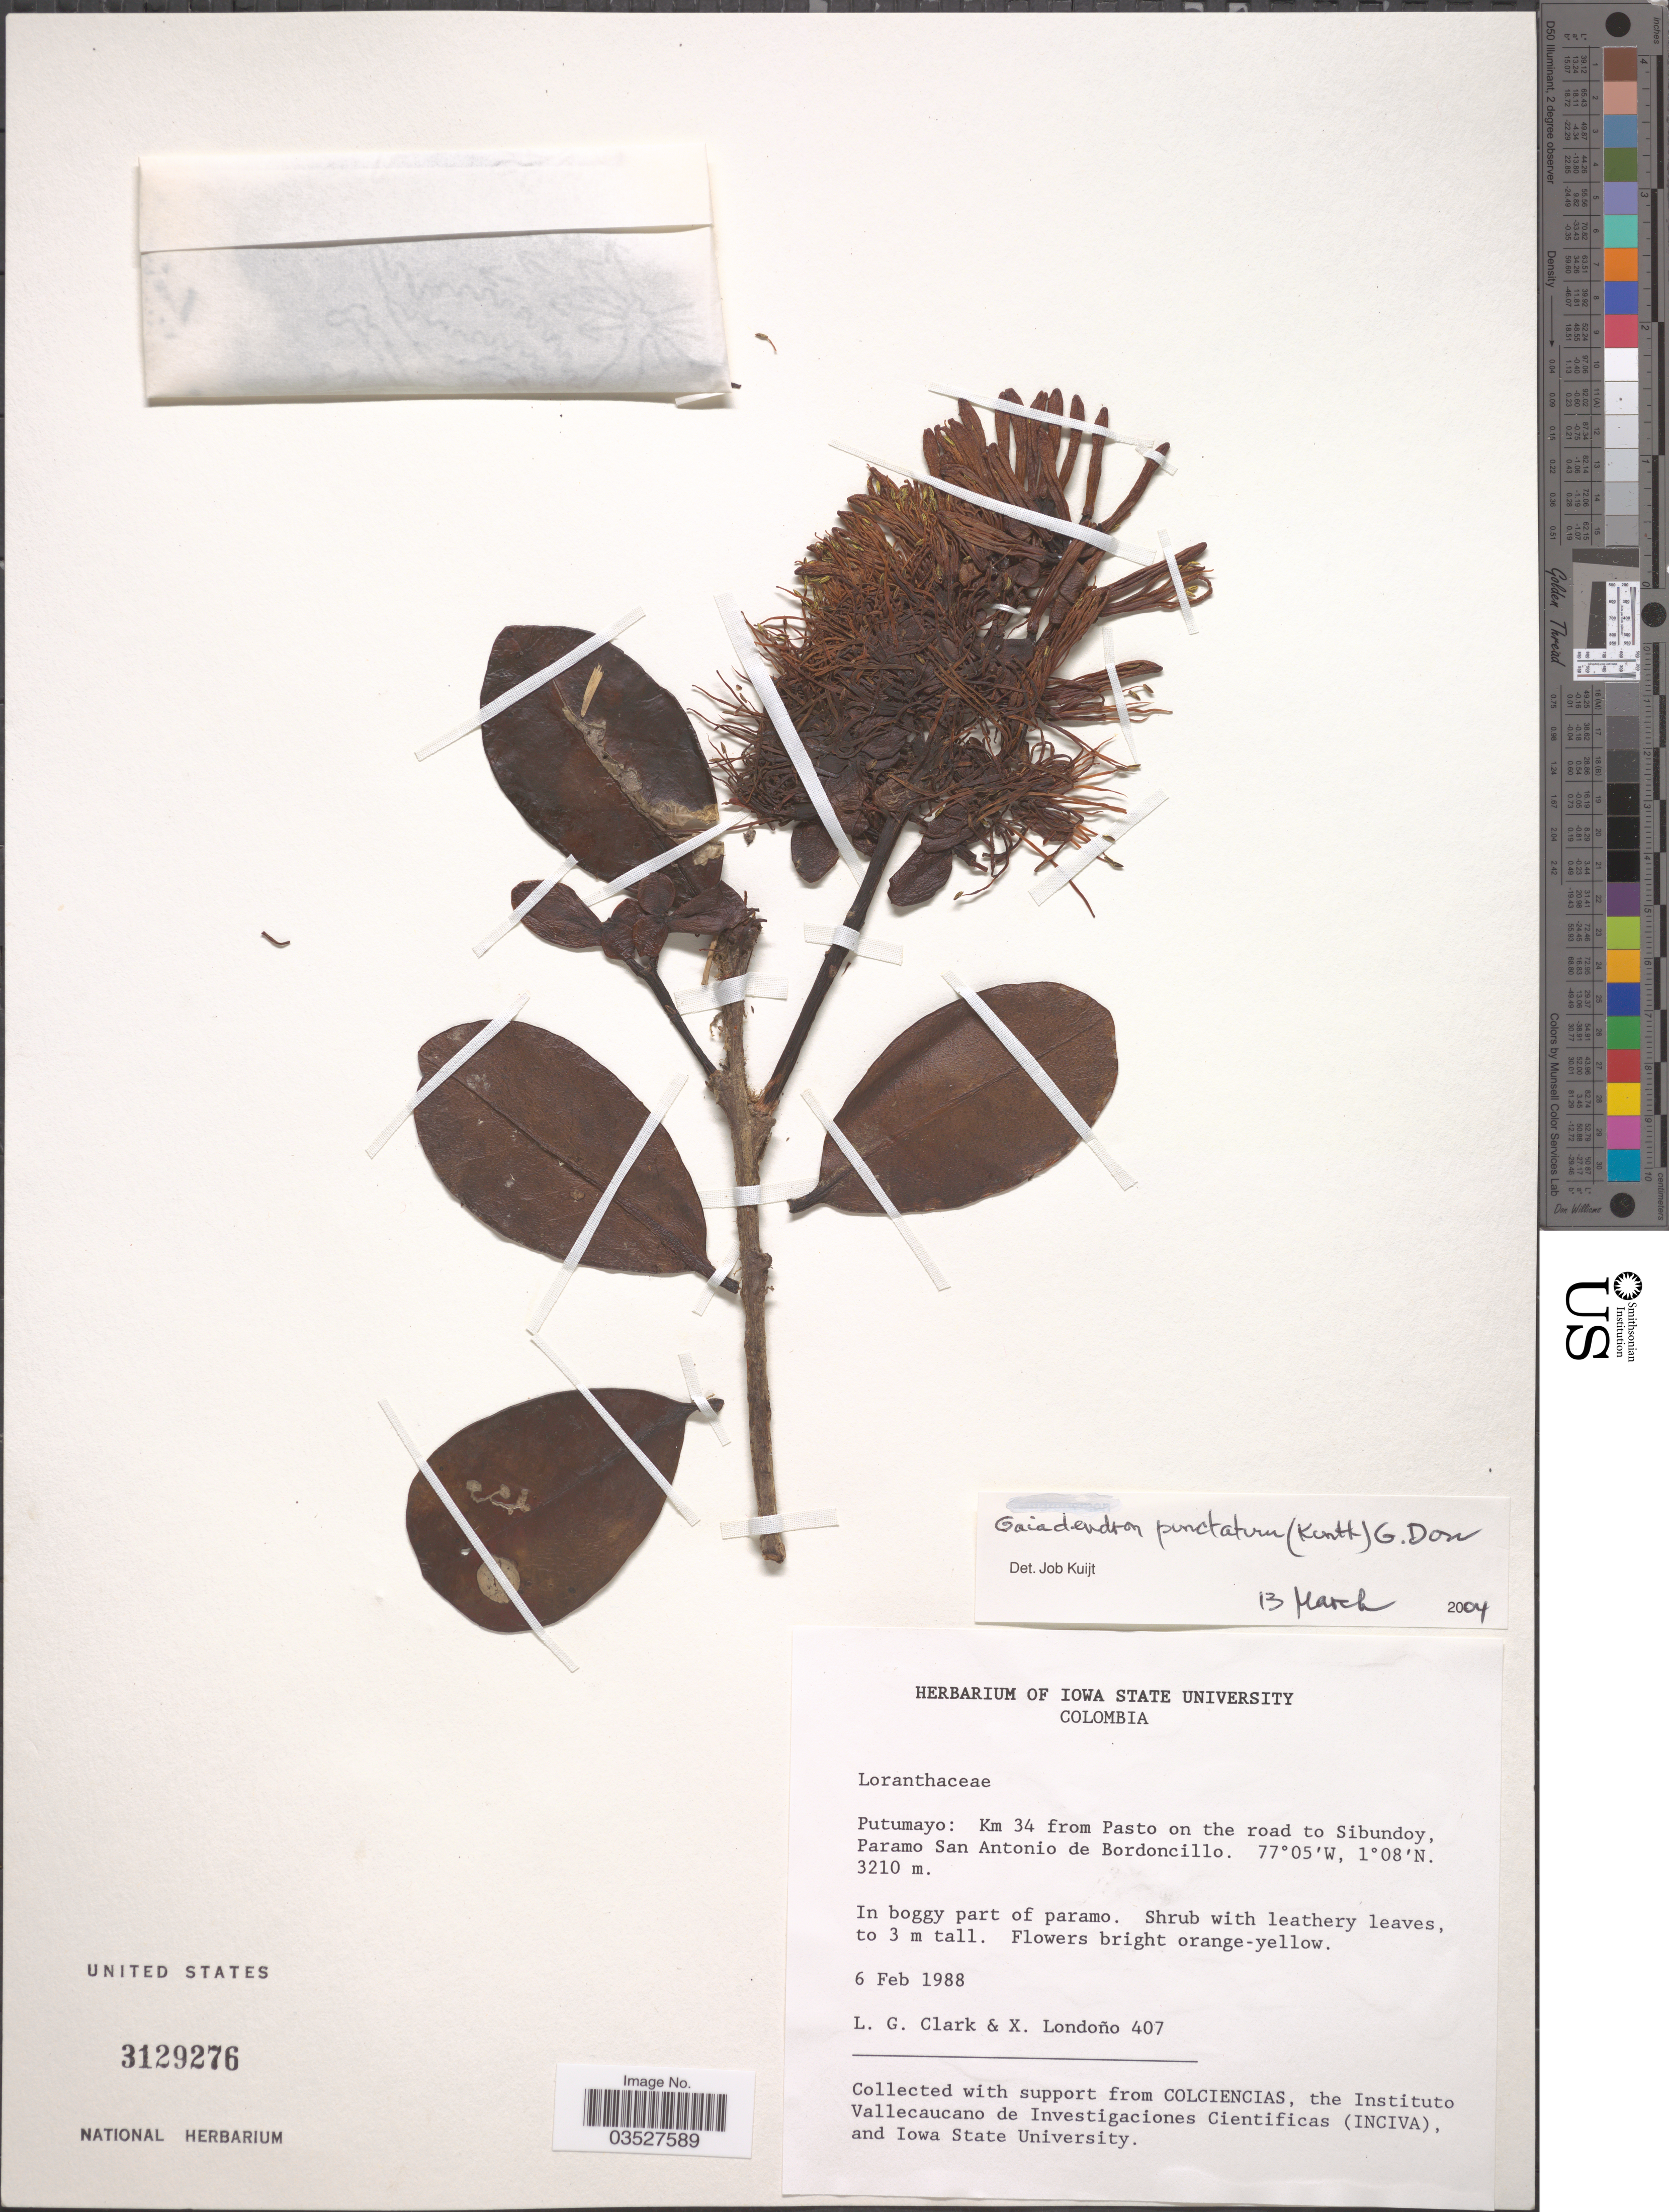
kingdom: Plantae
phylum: Tracheophyta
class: Magnoliopsida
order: Santalales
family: Loranthaceae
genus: Gaiadendron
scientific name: Gaiadendron punctatum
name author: (Ruiz & Pav.) G. Don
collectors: L. G. Clark & X. Londoño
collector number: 407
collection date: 1988-02-06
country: Colombia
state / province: Putumayo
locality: Km 34 from Pasto on the road to Sibundoy, Paramo San Antonio de Bordoncillo.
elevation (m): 3210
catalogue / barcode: US 3129276